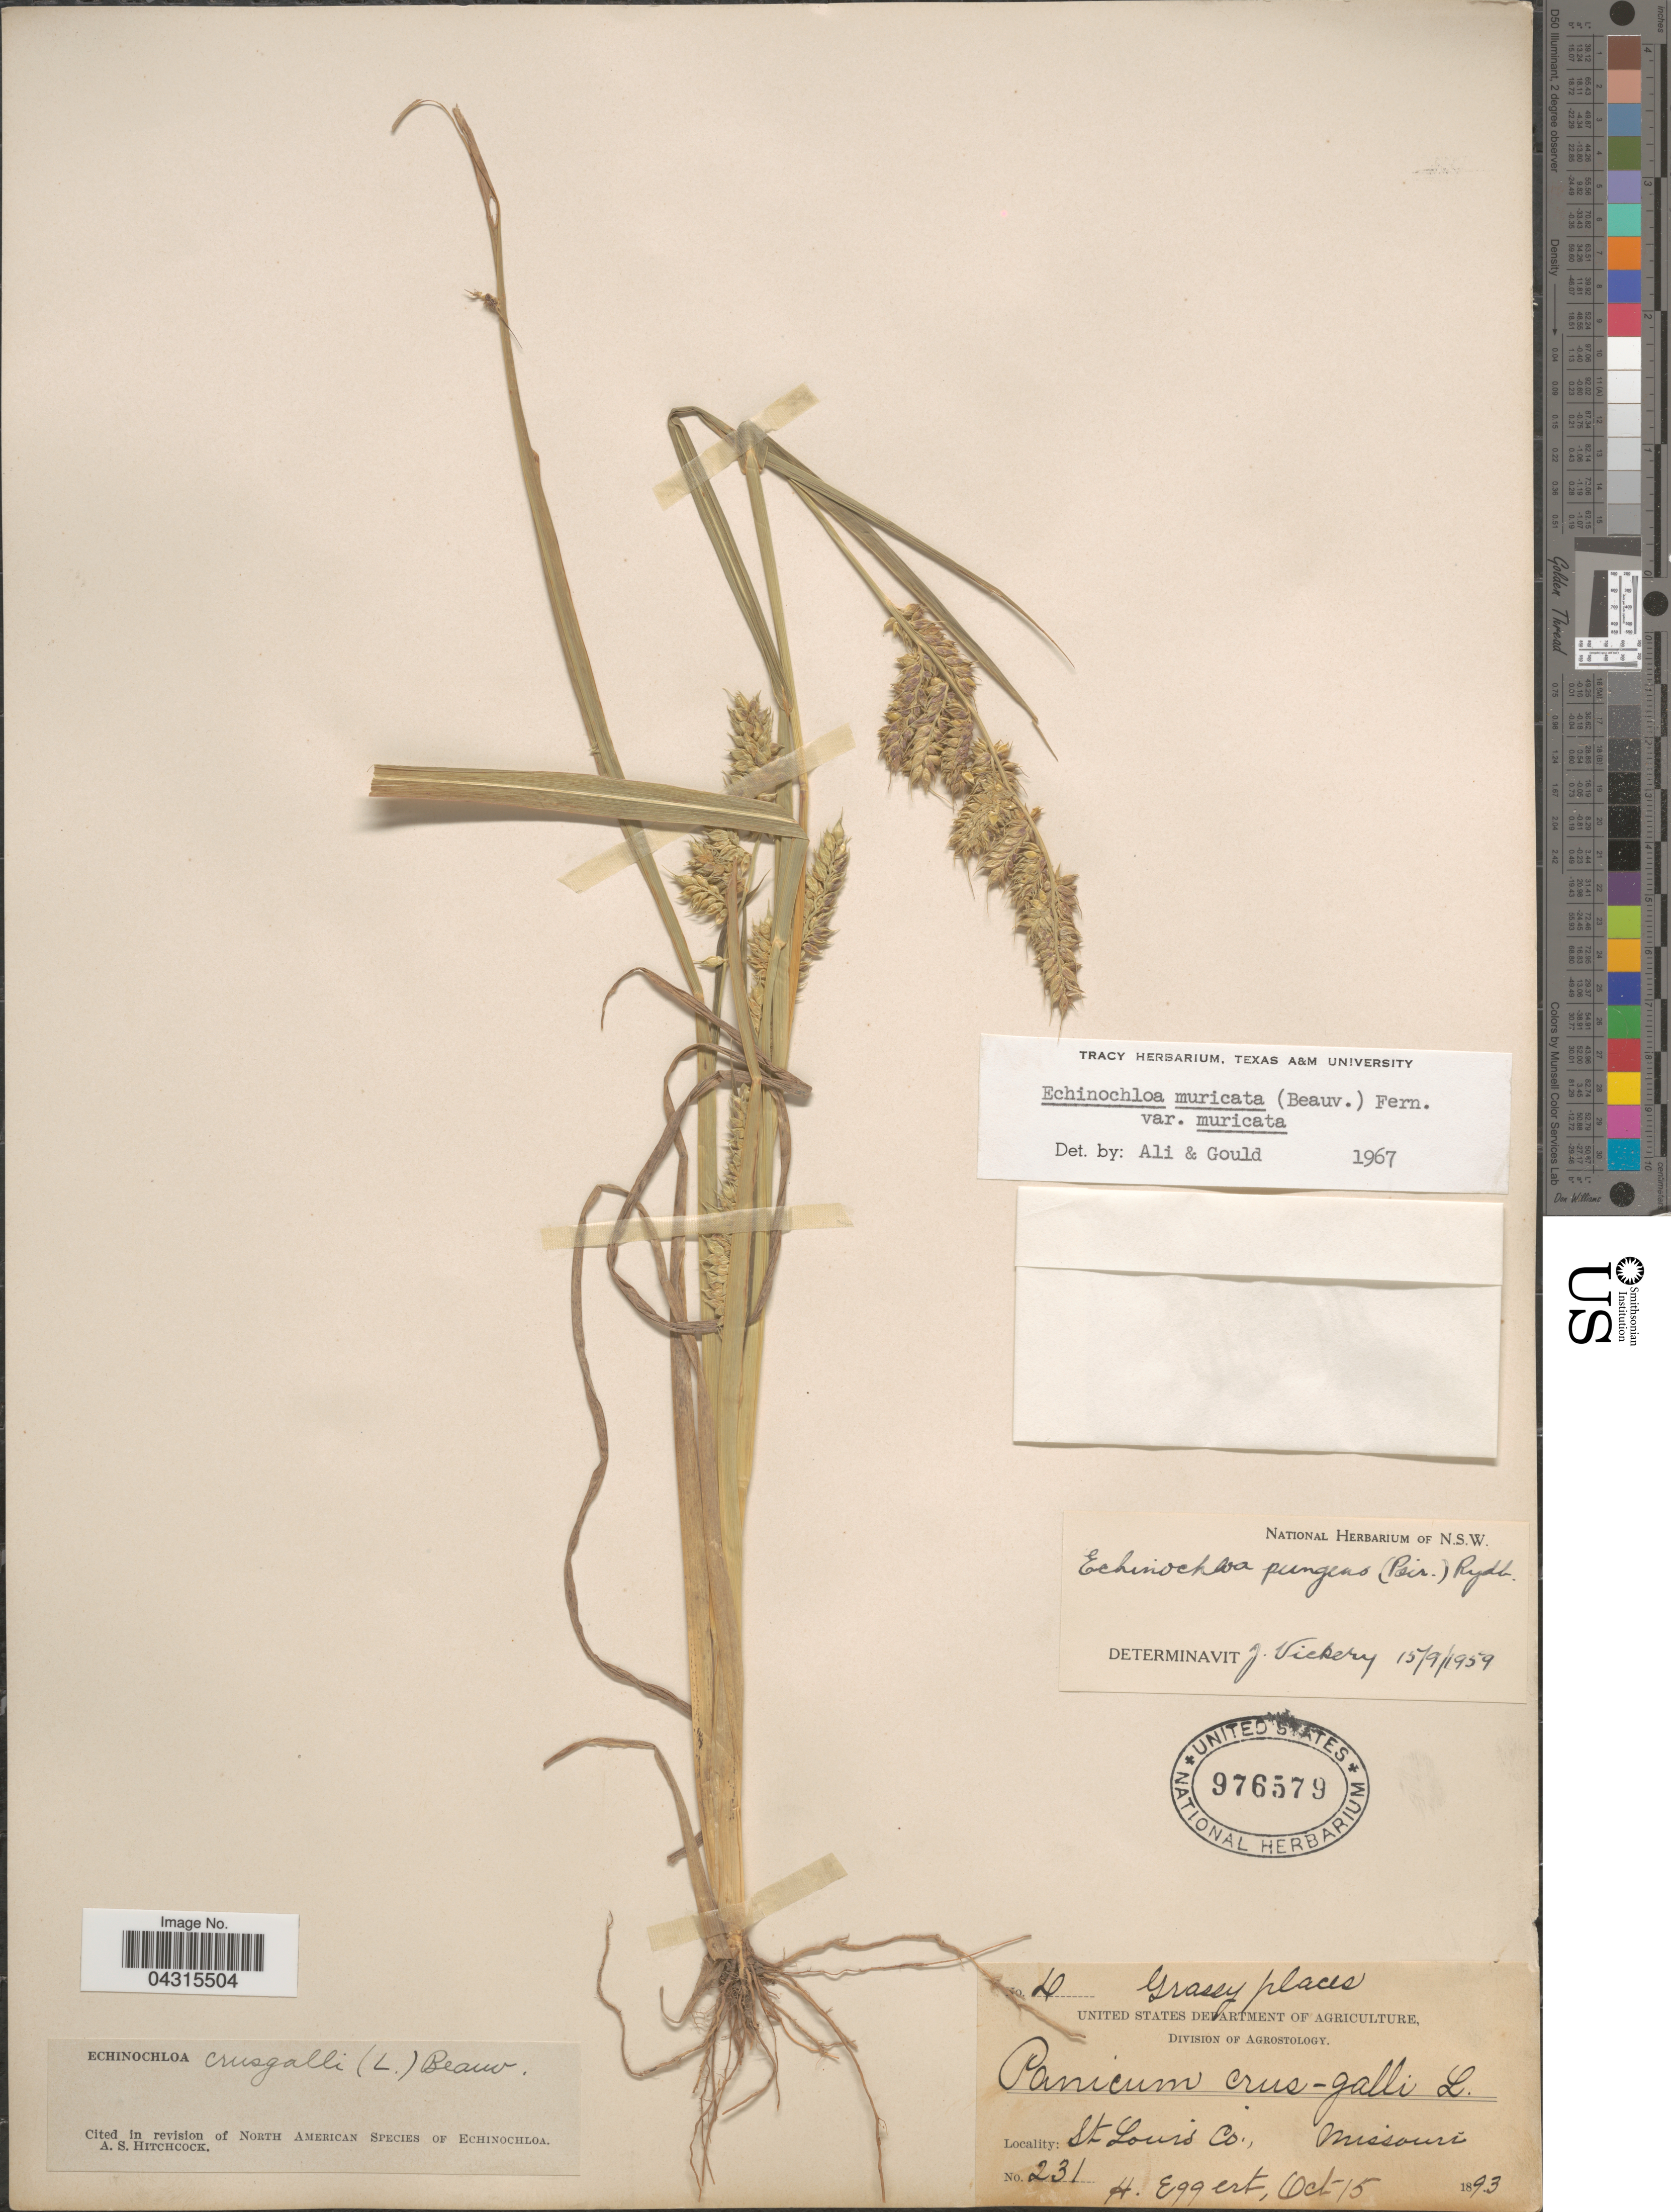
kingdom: Plantae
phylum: Tracheophyta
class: Liliopsida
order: Poales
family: Poaceae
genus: Echinochloa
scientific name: Echinochloa muricata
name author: (P. Beauv.) Fernald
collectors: H. Eggert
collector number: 231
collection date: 1893-10-15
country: United States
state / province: Missouri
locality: St Louis Co.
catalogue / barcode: US 976579